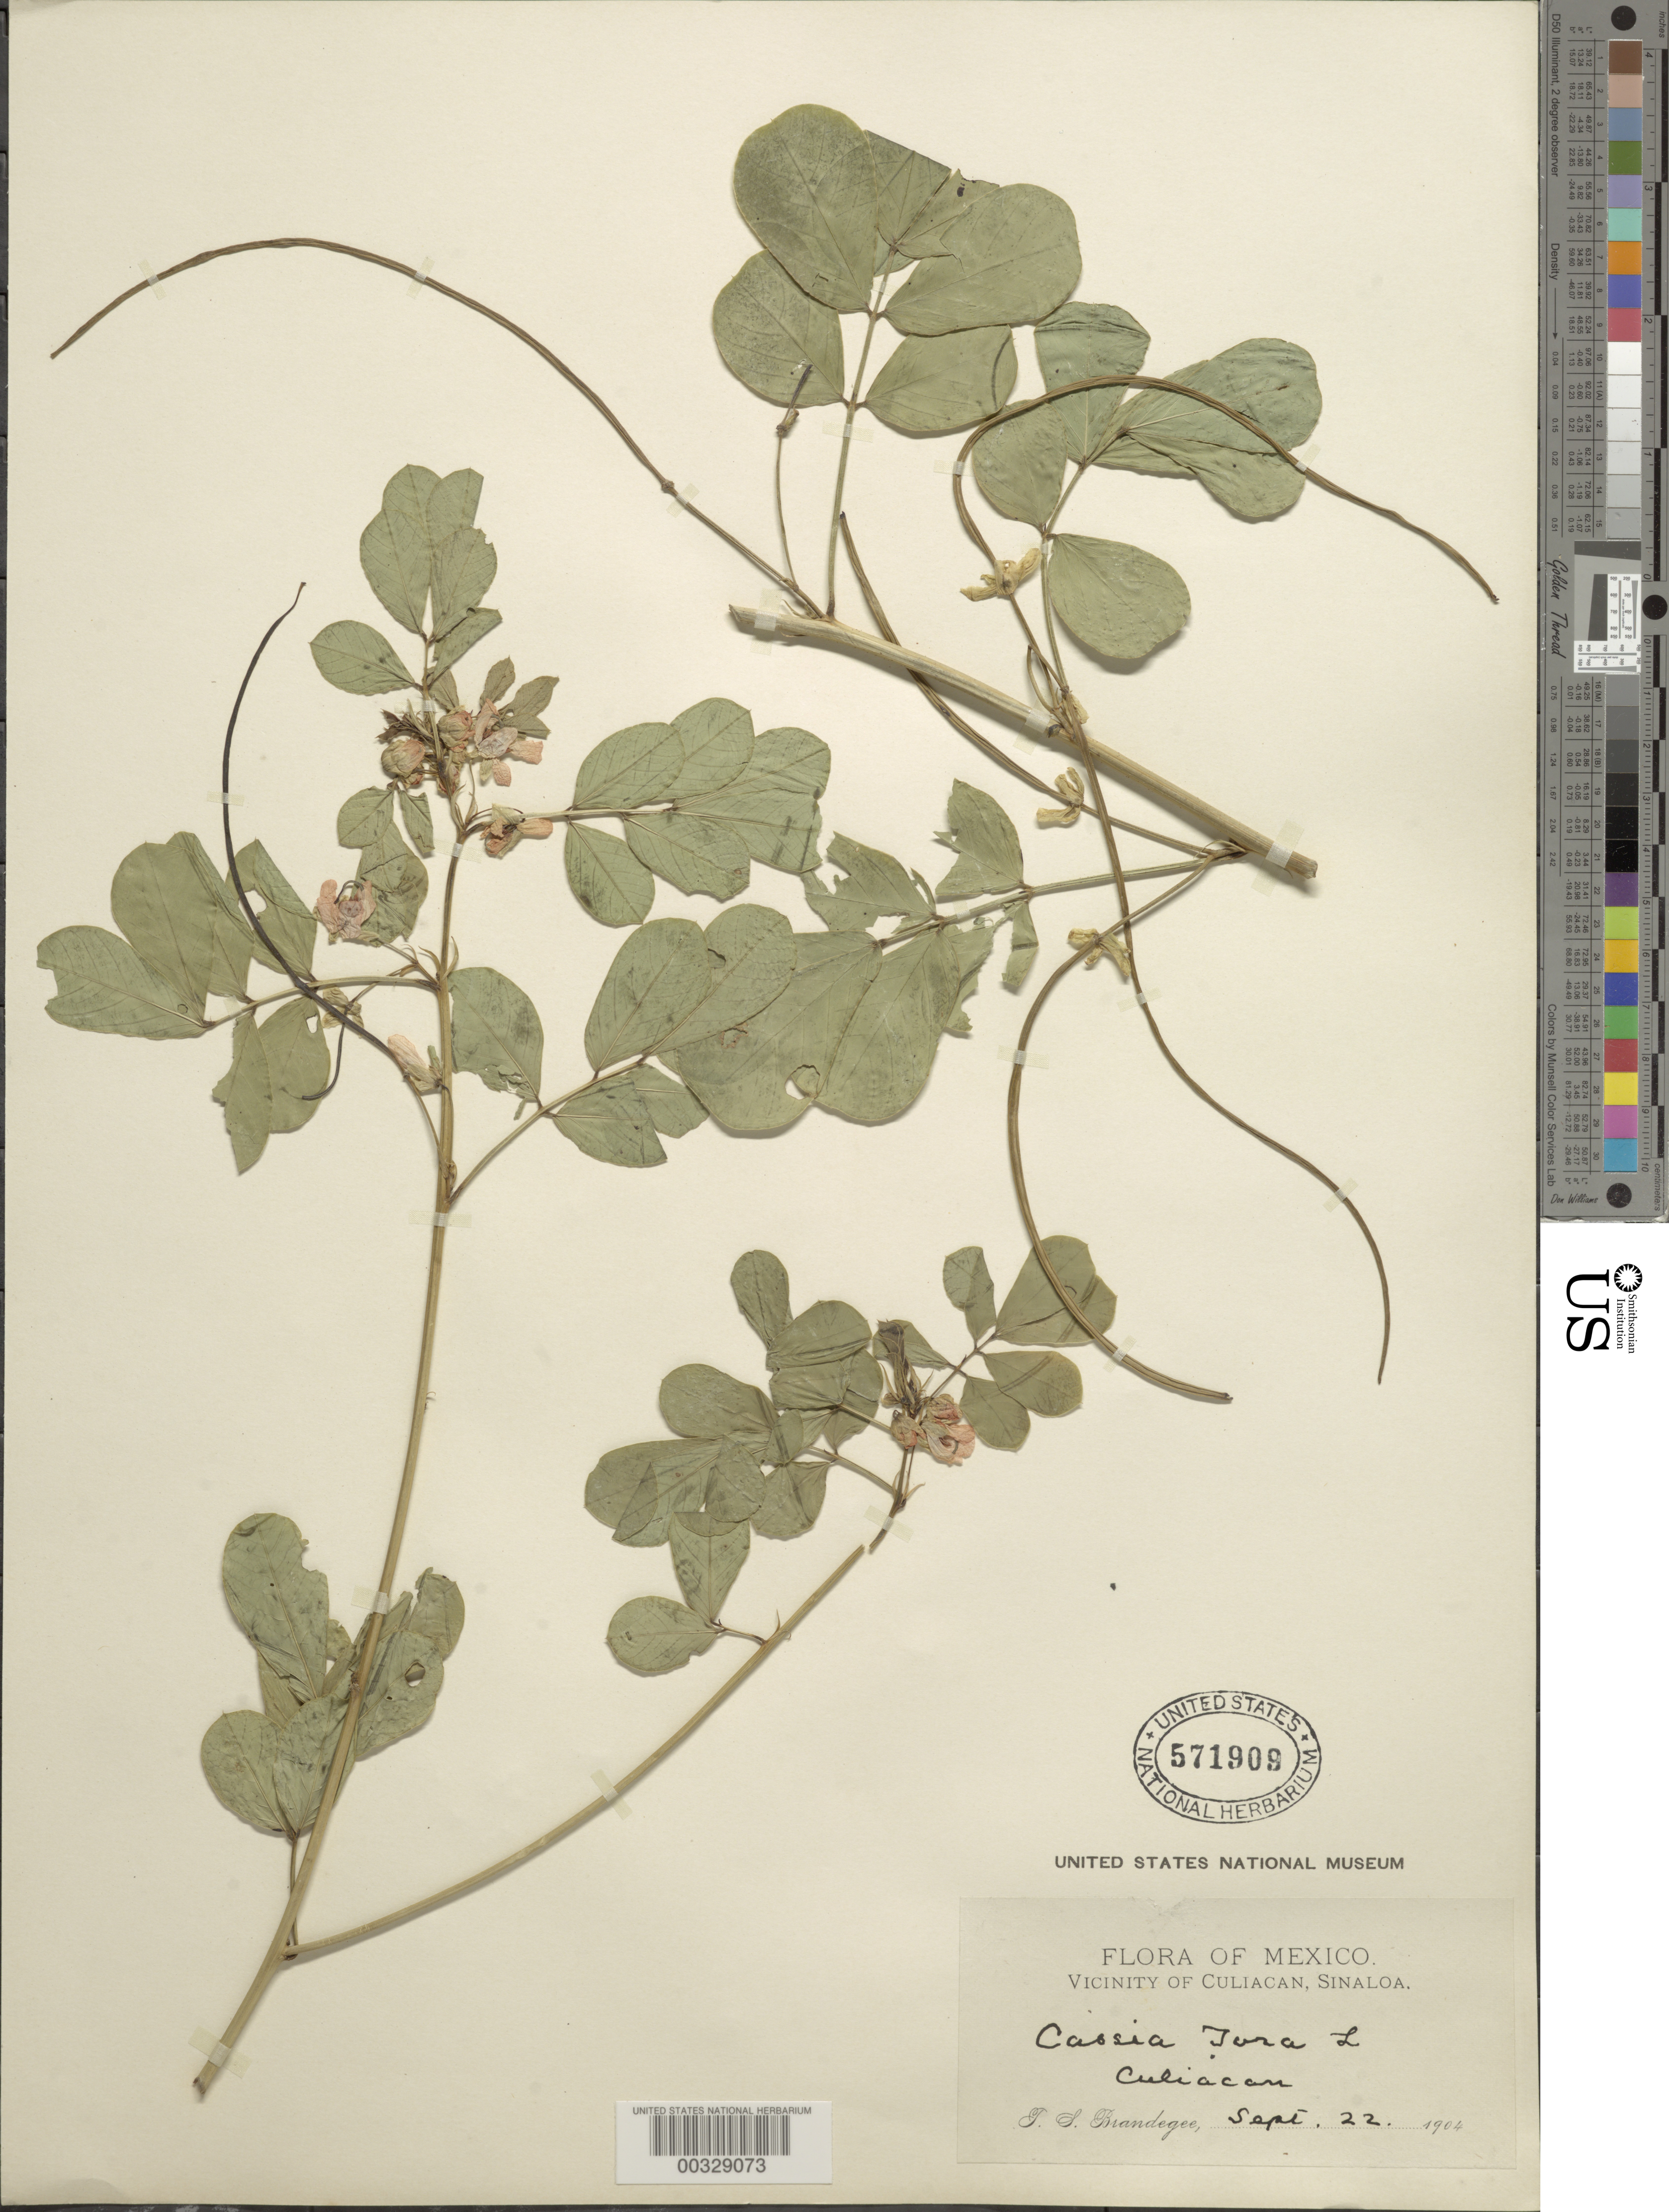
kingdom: Plantae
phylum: Tracheophyta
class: Magnoliopsida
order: Fabales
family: Fabaceae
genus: Senna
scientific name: Senna obtusifolia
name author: (L.) H.S. Irwin & Barneby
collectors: T. S. Brandegee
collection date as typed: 22 Sep 1904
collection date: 1904-09-22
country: Mexico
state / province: Sinaloa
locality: Culiacan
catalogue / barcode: US 571909